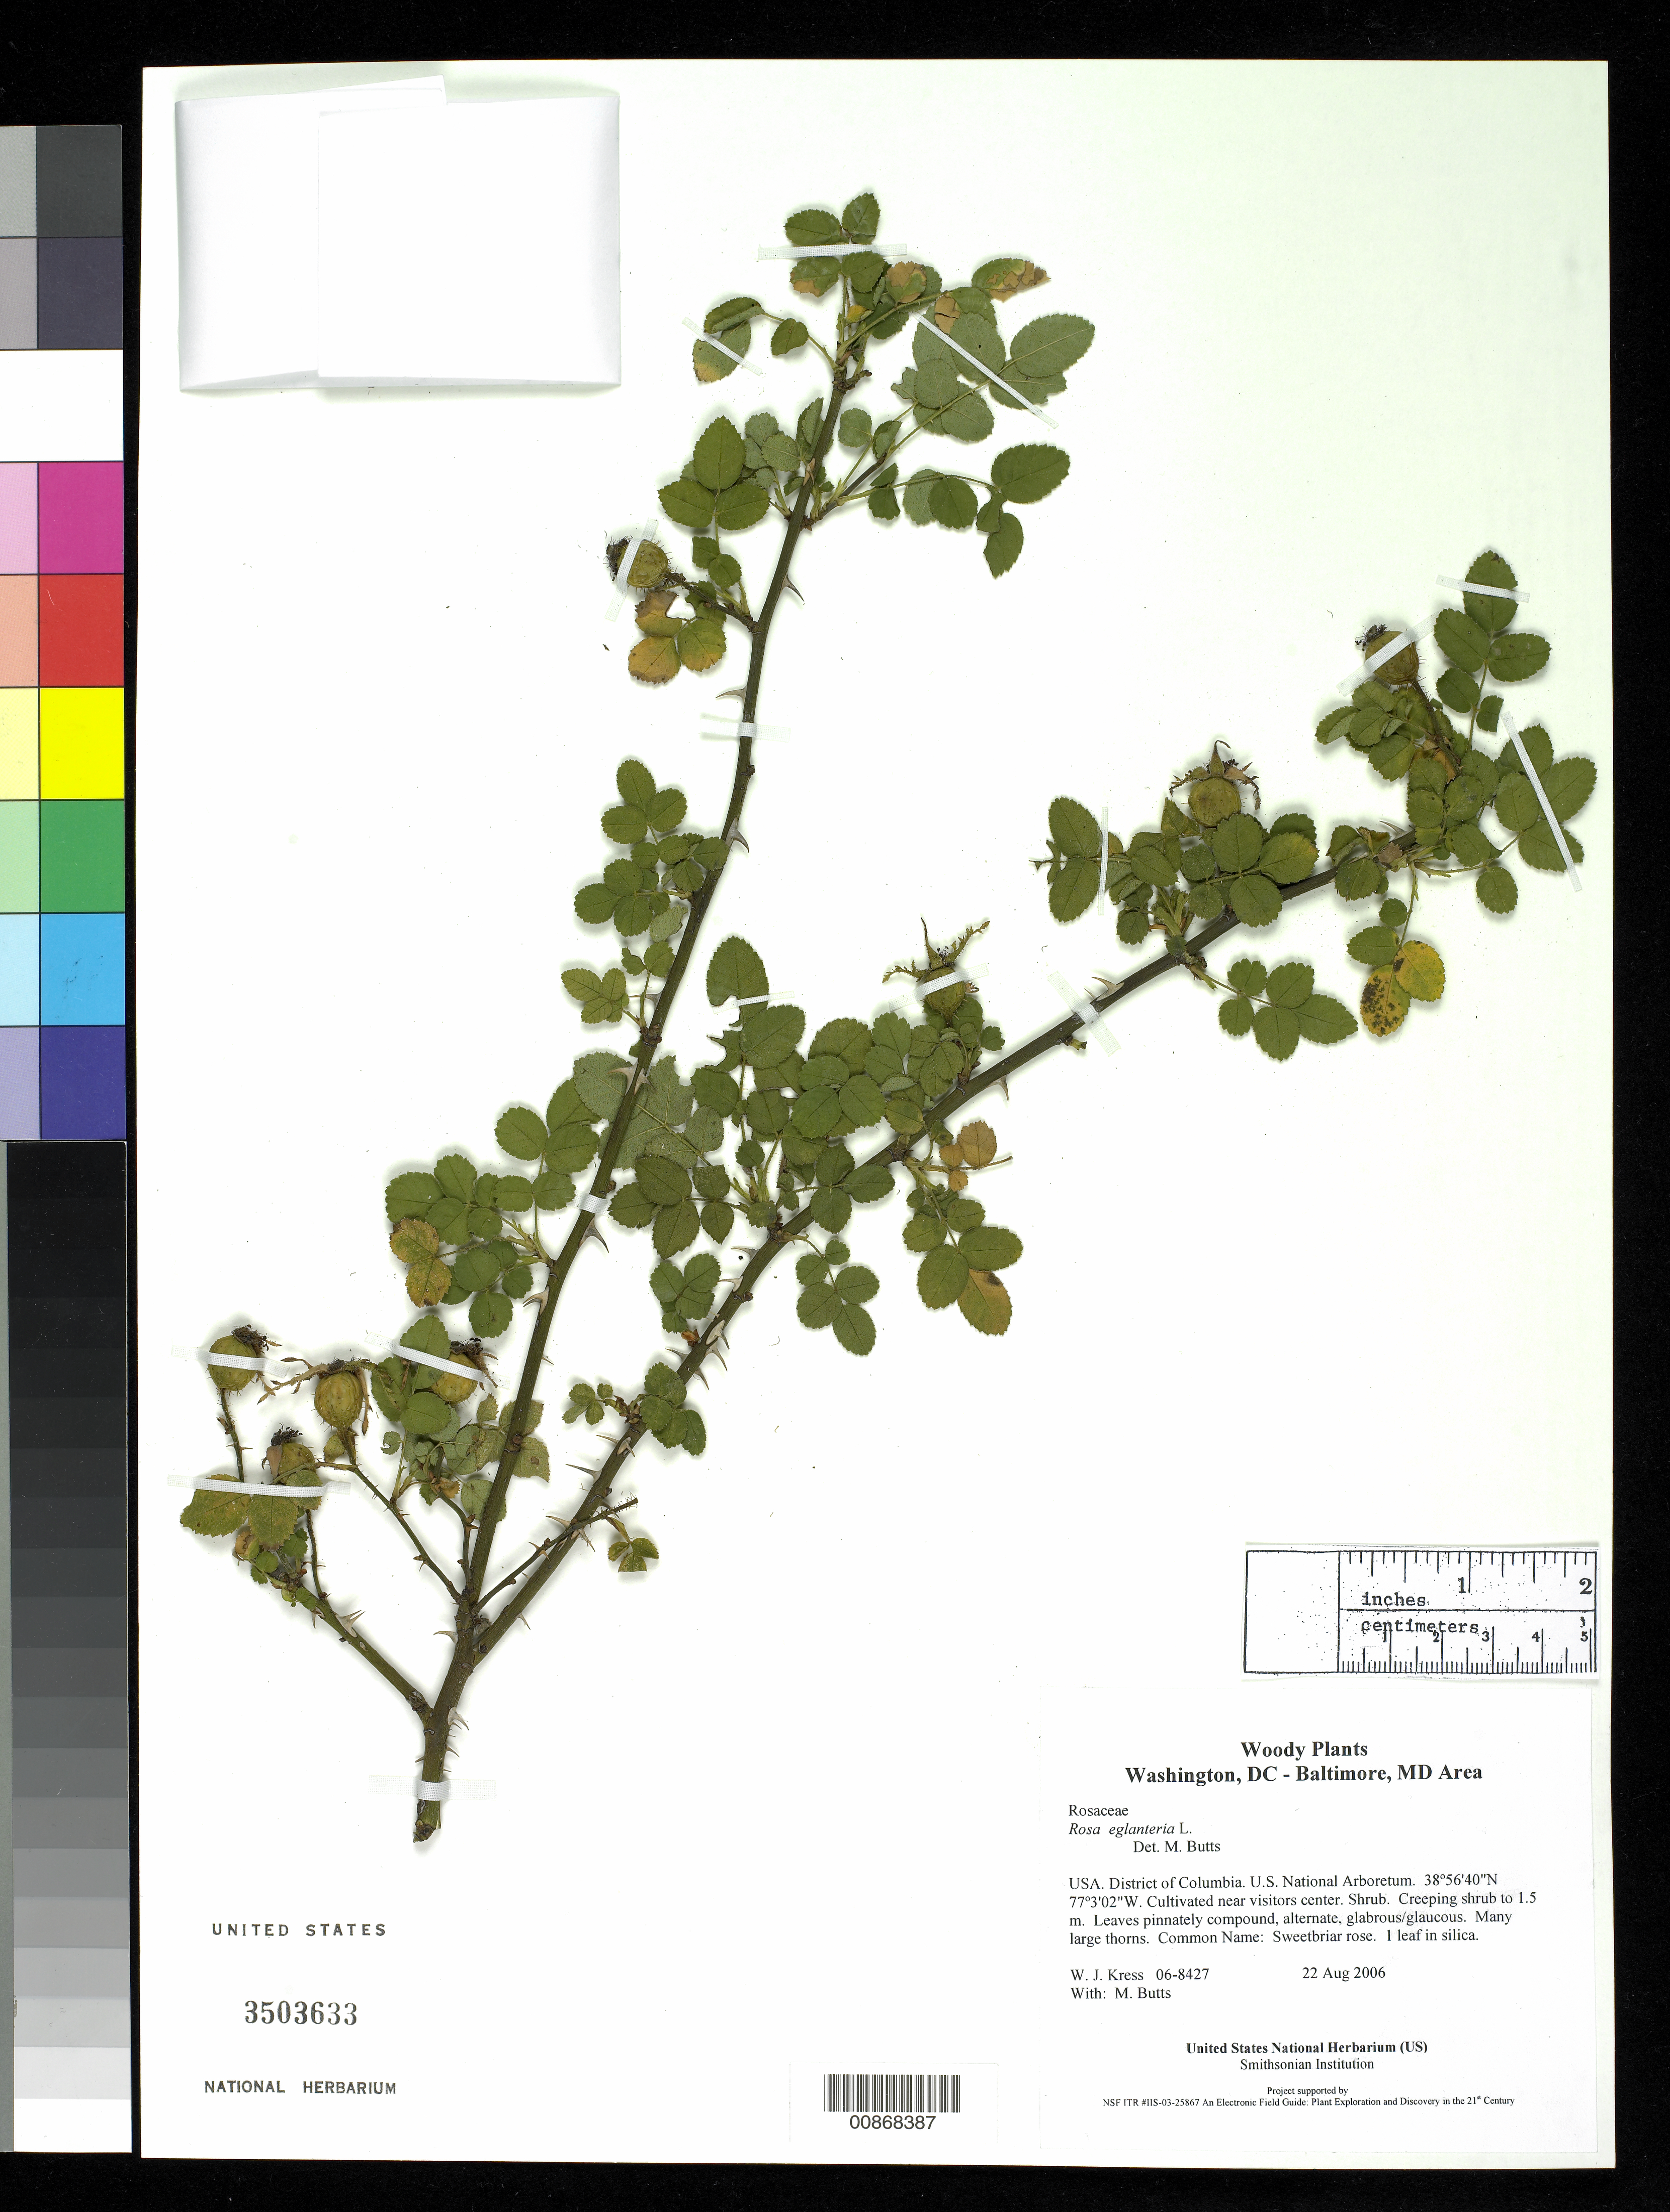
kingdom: Plantae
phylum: Tracheophyta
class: Magnoliopsida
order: Rosales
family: Rosaceae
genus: Rosa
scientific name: Rosa eglanteria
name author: L.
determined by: Butts, M. B.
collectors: W. J. Kress & M. B. Butts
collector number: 06-8427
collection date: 2006-08-22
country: United States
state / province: District of Columbia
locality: U.S. National Arboretum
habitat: Cultivated near visitors center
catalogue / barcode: US 3503633